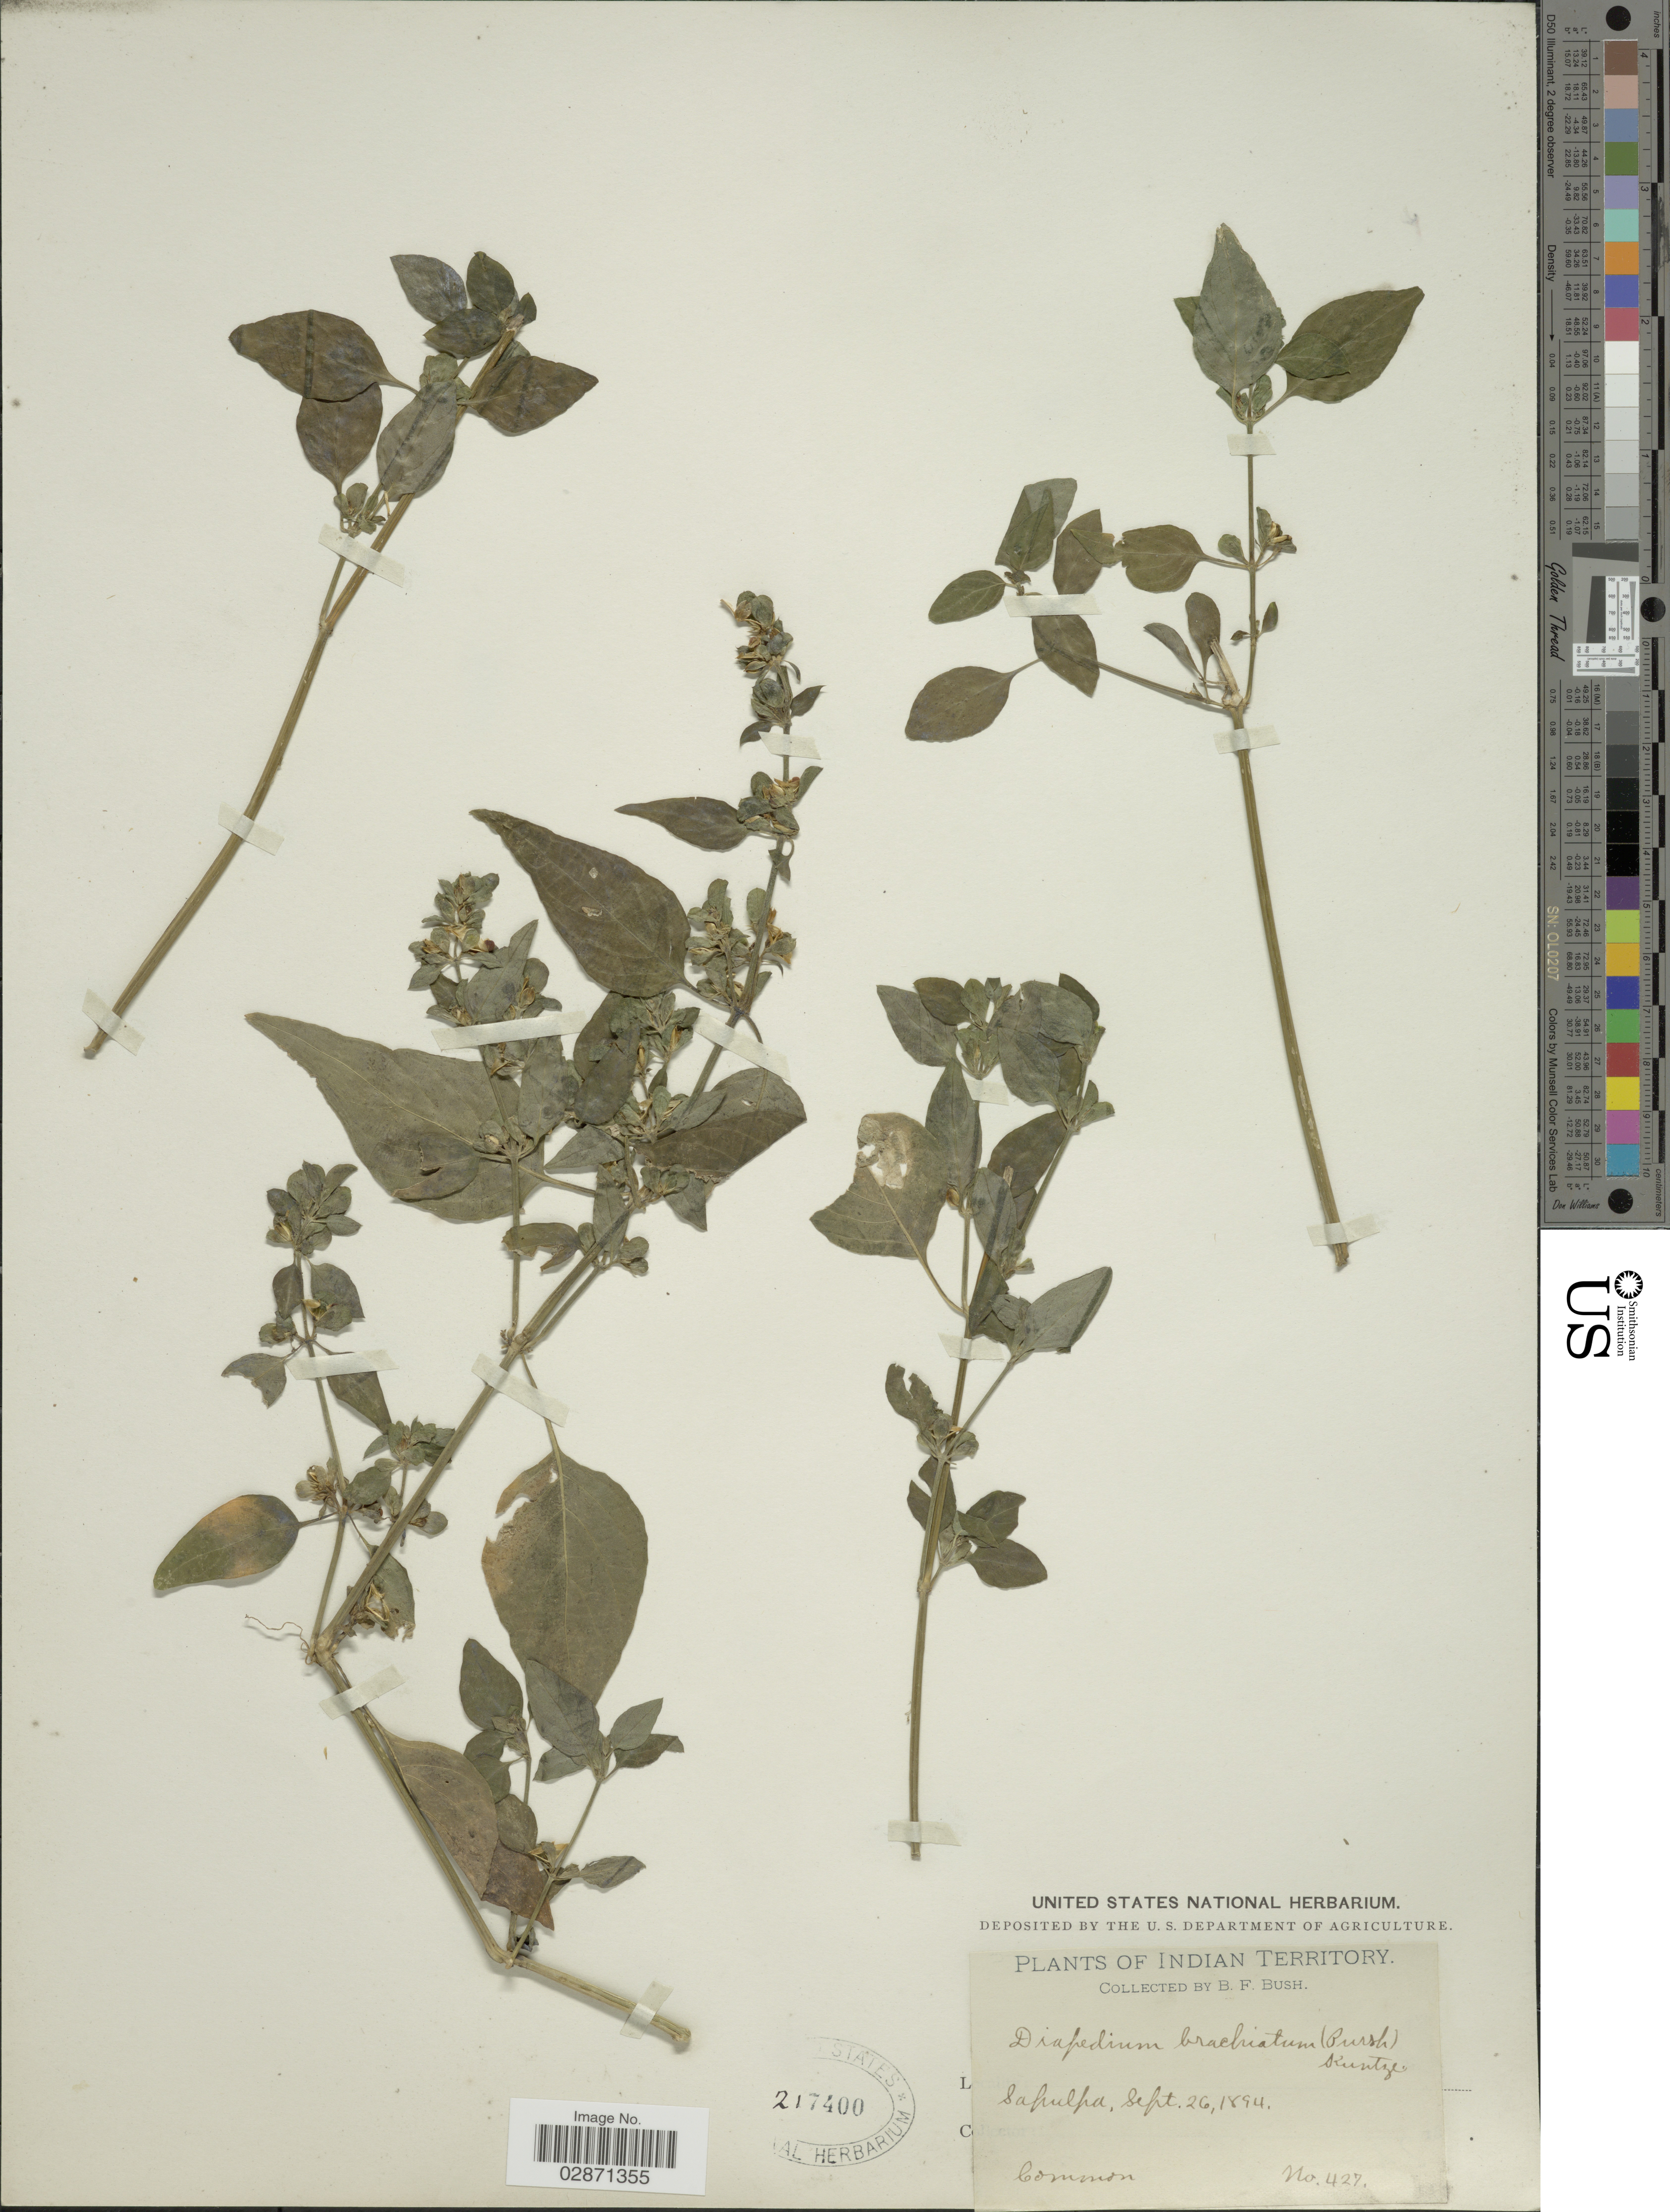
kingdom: Plantae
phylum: Tracheophyta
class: Magnoliopsida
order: Lamiales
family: Acanthaceae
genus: Dicliptera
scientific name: Dicliptera brachiata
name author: (Pursh) Spreng.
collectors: B. F. Bush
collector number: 427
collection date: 1894-09-26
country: United States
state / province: Oklahoma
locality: Indian Territory. Sapulpa.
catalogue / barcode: US 217400